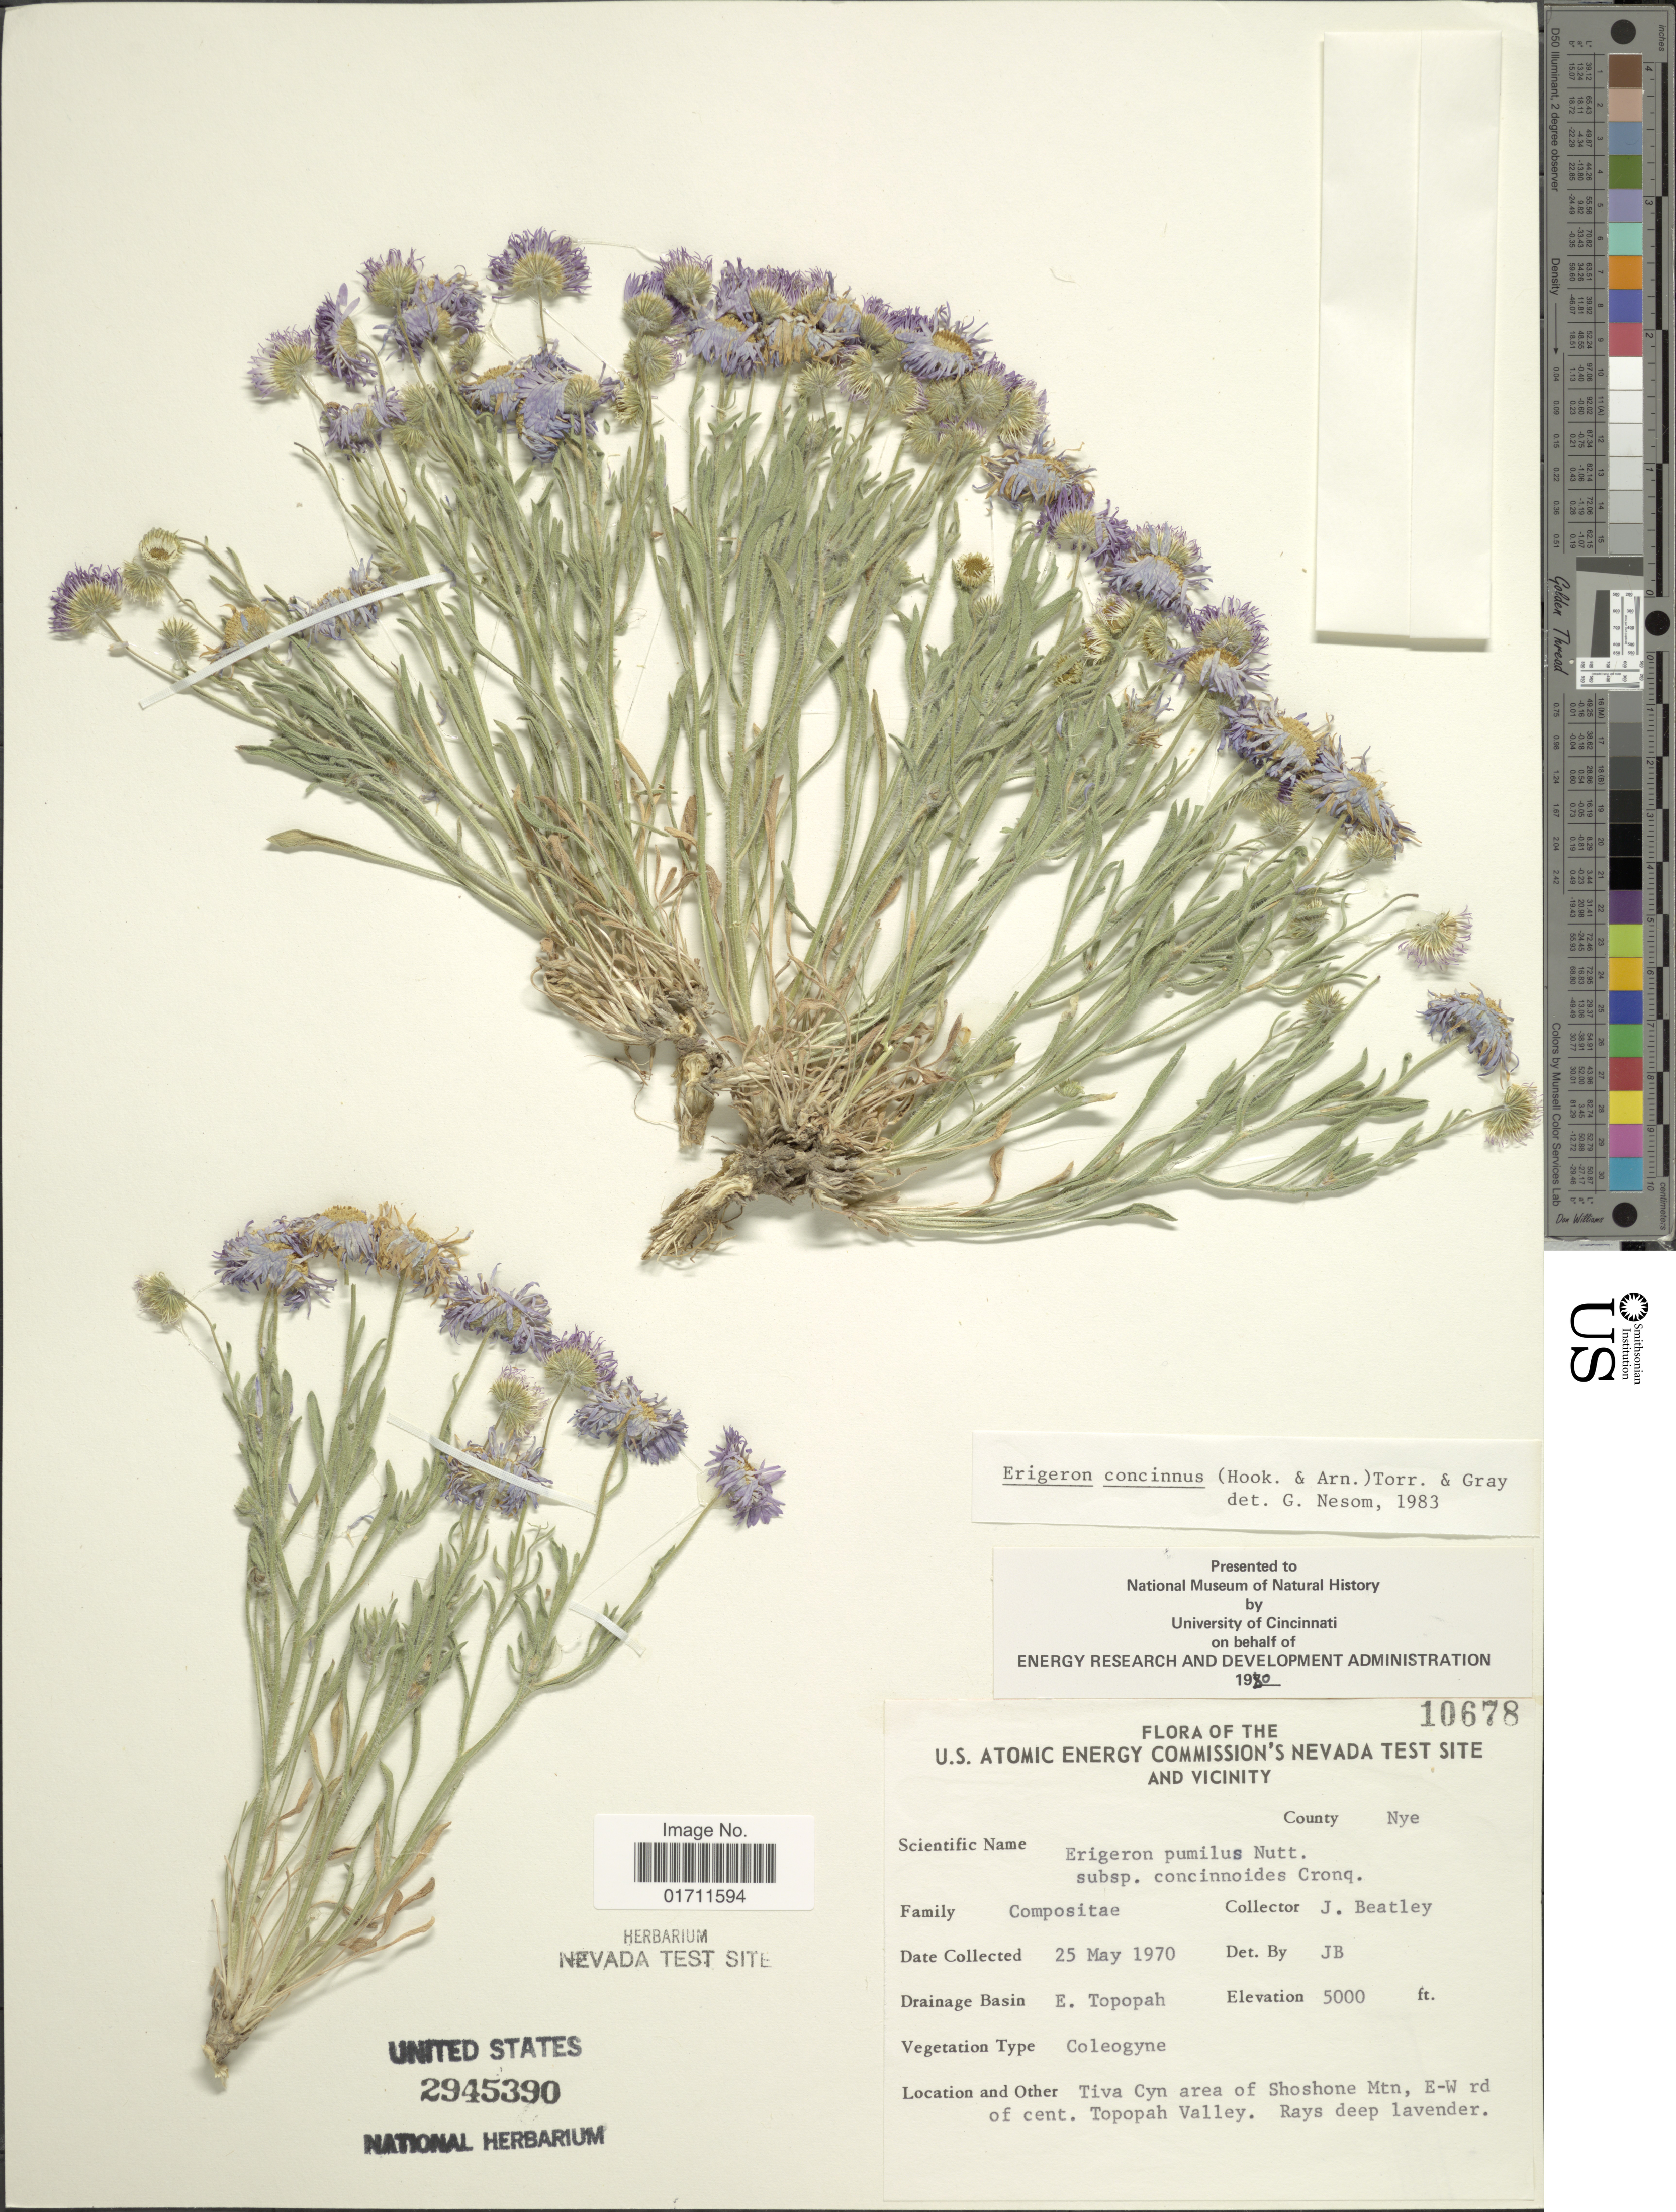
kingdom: Plantae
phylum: Tracheophyta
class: Magnoliopsida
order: Asterales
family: Asteraceae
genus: Erigeron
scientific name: Erigeron concinnus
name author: (Hook. & Arn.) Torr. & A. Gray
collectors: J. C. Beatley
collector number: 10678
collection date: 1970-05-25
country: United States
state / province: Nevada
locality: U.S. Atomic Energy Commisson's Nevada Test Site and Vicinity, County Nye, Drainage Basin E. Topopah, Tiva Cyn area of Shoshone Mtn, E-W rd of cent. Topopah Valley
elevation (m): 1524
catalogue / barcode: US 2945390